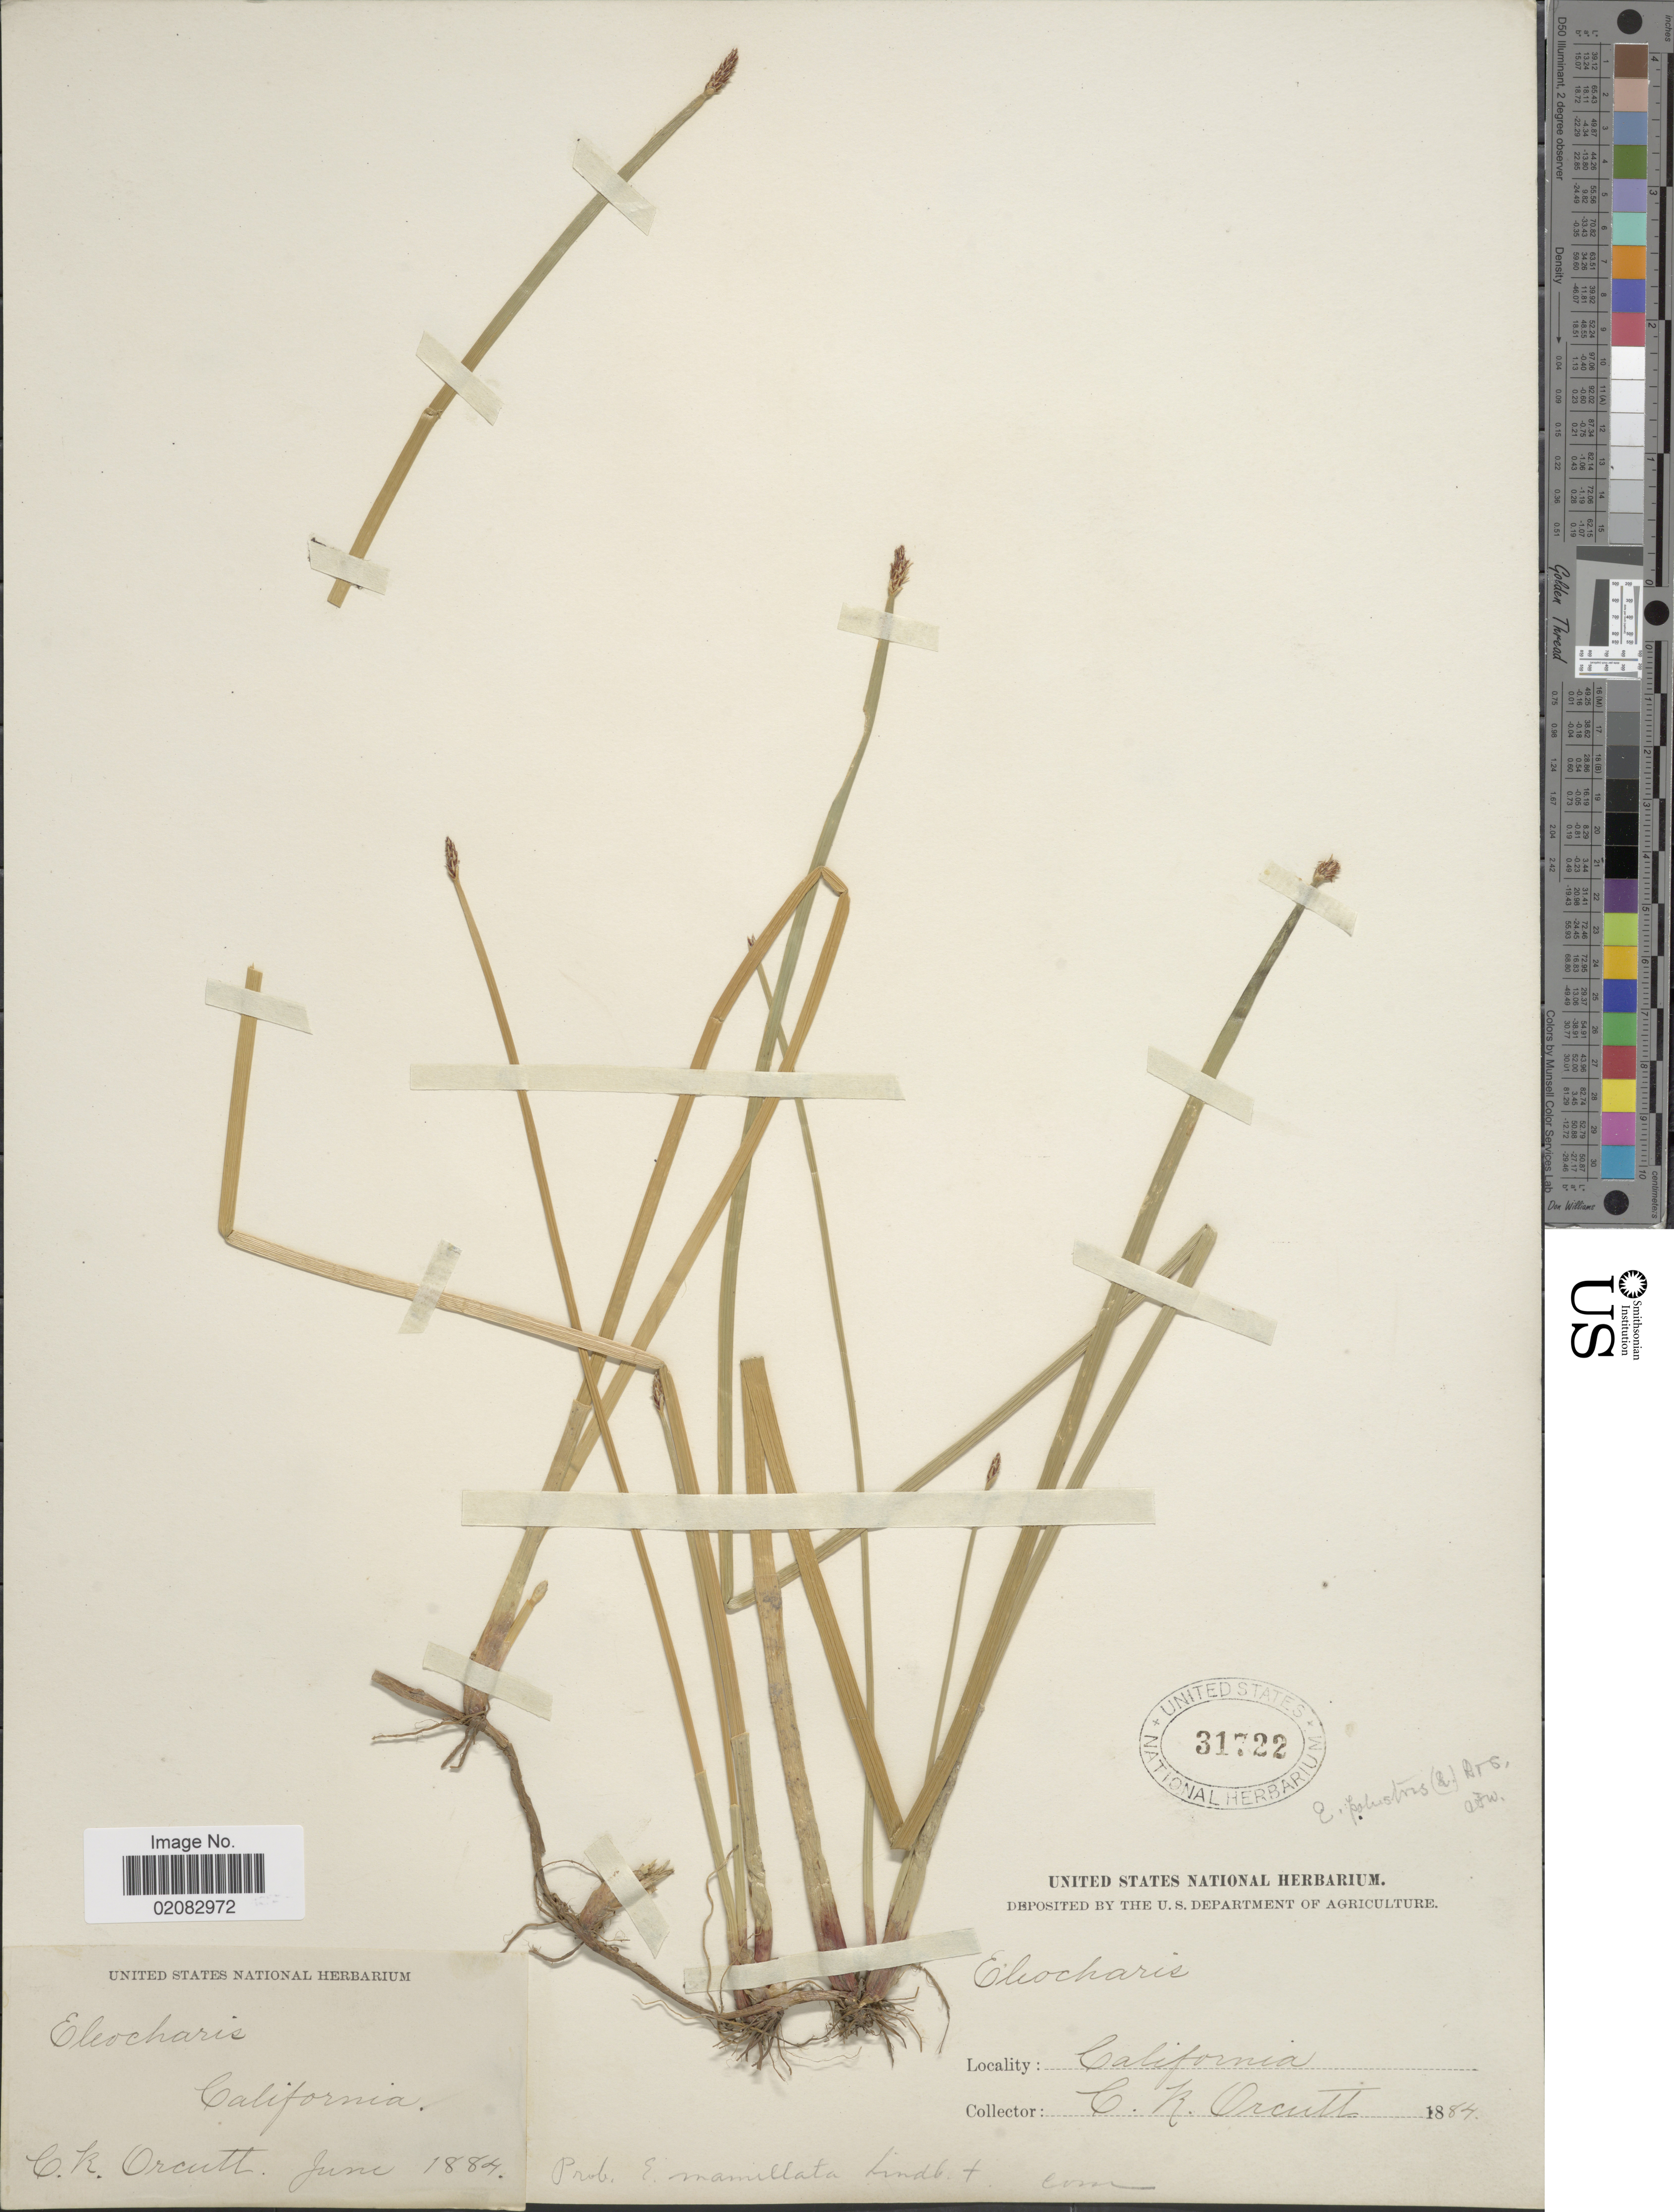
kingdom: Plantae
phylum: Tracheophyta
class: Liliopsida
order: Poales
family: Cyperaceae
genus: Eleocharis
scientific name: Eleocharis macrostachya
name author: Britton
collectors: C. R. Orcutt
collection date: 1884-06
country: United States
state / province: California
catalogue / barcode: US 31722